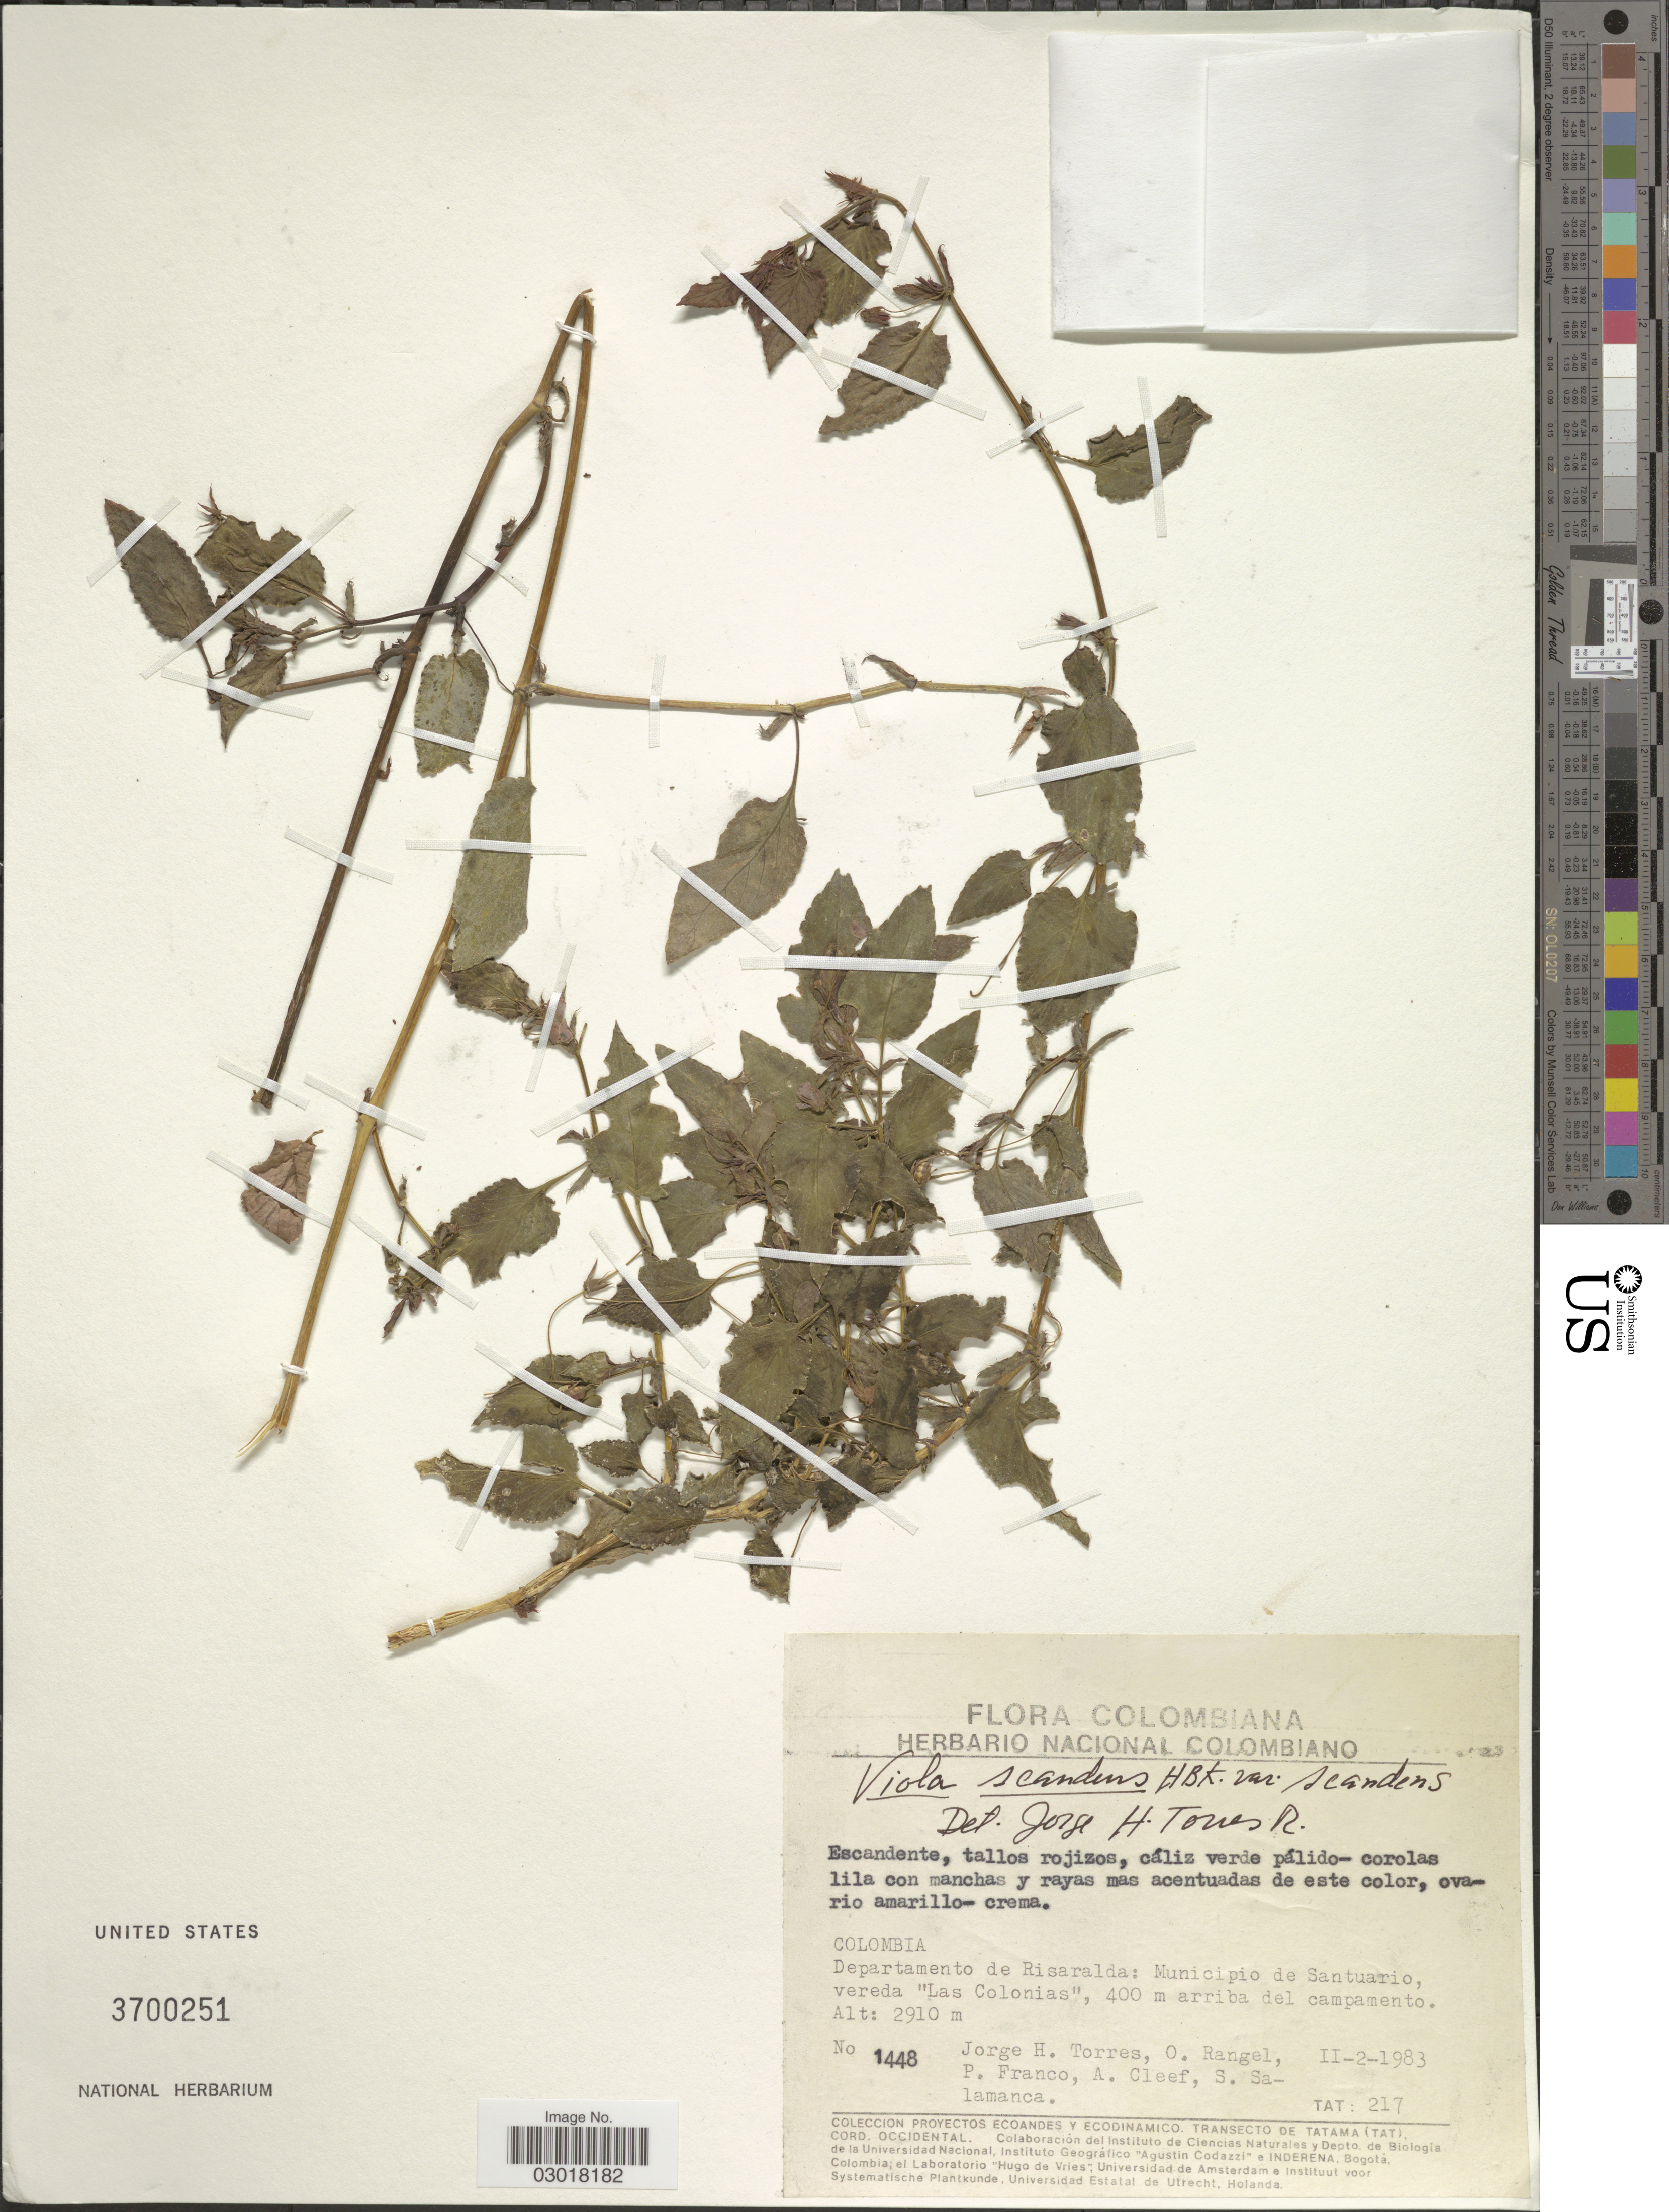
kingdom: Plantae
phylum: Tracheophyta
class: Magnoliopsida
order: Malpighiales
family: Violaceae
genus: Viola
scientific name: Viola scandens var. scandens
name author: Humb. & Bonpl. ex Roem. & Schult.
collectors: J. H. Torres, O. Rangel, P. Franco, A. M. Cleef & S. Salamanca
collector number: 1448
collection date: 1983-02-02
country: Colombia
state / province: Risaralda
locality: Departamento de Risaralda: Municipio de Santuario, vereda 'Las Colonias', 400 m arriba del campamento.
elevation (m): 2910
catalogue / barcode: US 3700251